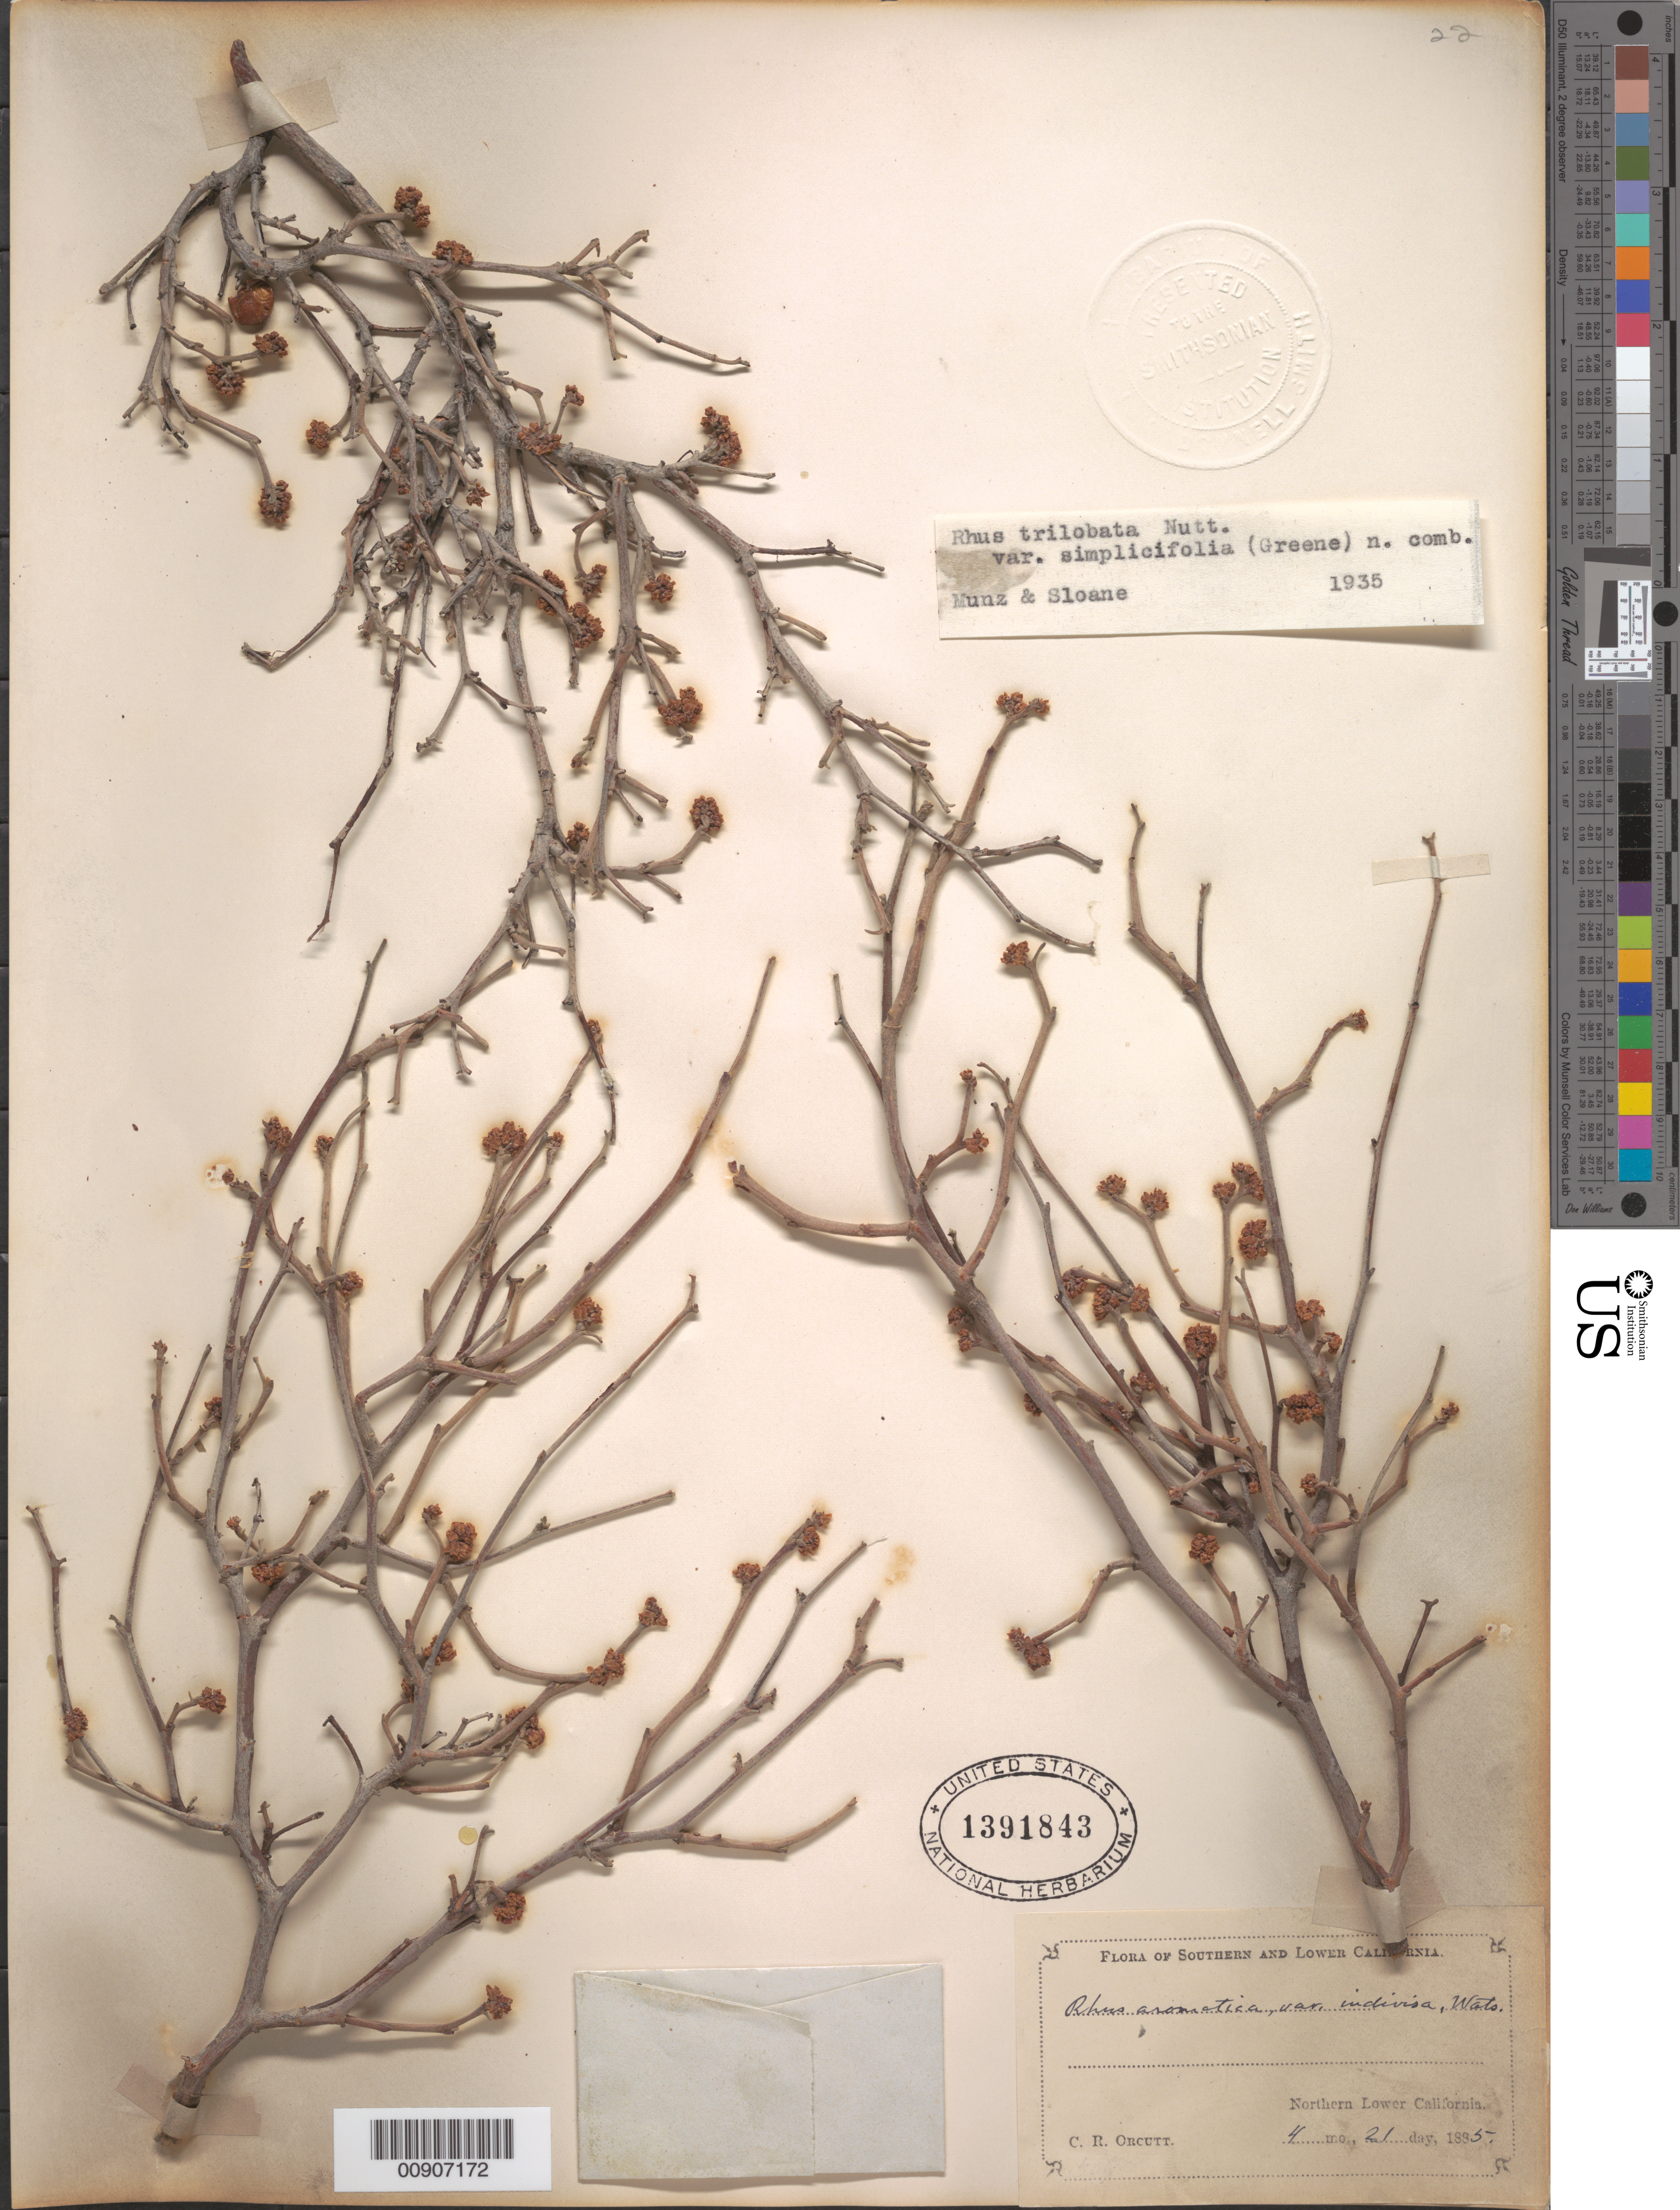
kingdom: Plantae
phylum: Tracheophyta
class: Magnoliopsida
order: Sapindales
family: Anacardiaceae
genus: Rhus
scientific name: Rhus aromatica var. simplicifolia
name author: (Greene) Cronq.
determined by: Mitchell, John D.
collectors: C. R. Orcutt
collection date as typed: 21 Apr 1885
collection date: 1885-04-21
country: Mexico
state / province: Baja California Norte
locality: Northern Lower California.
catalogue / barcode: US 1391843